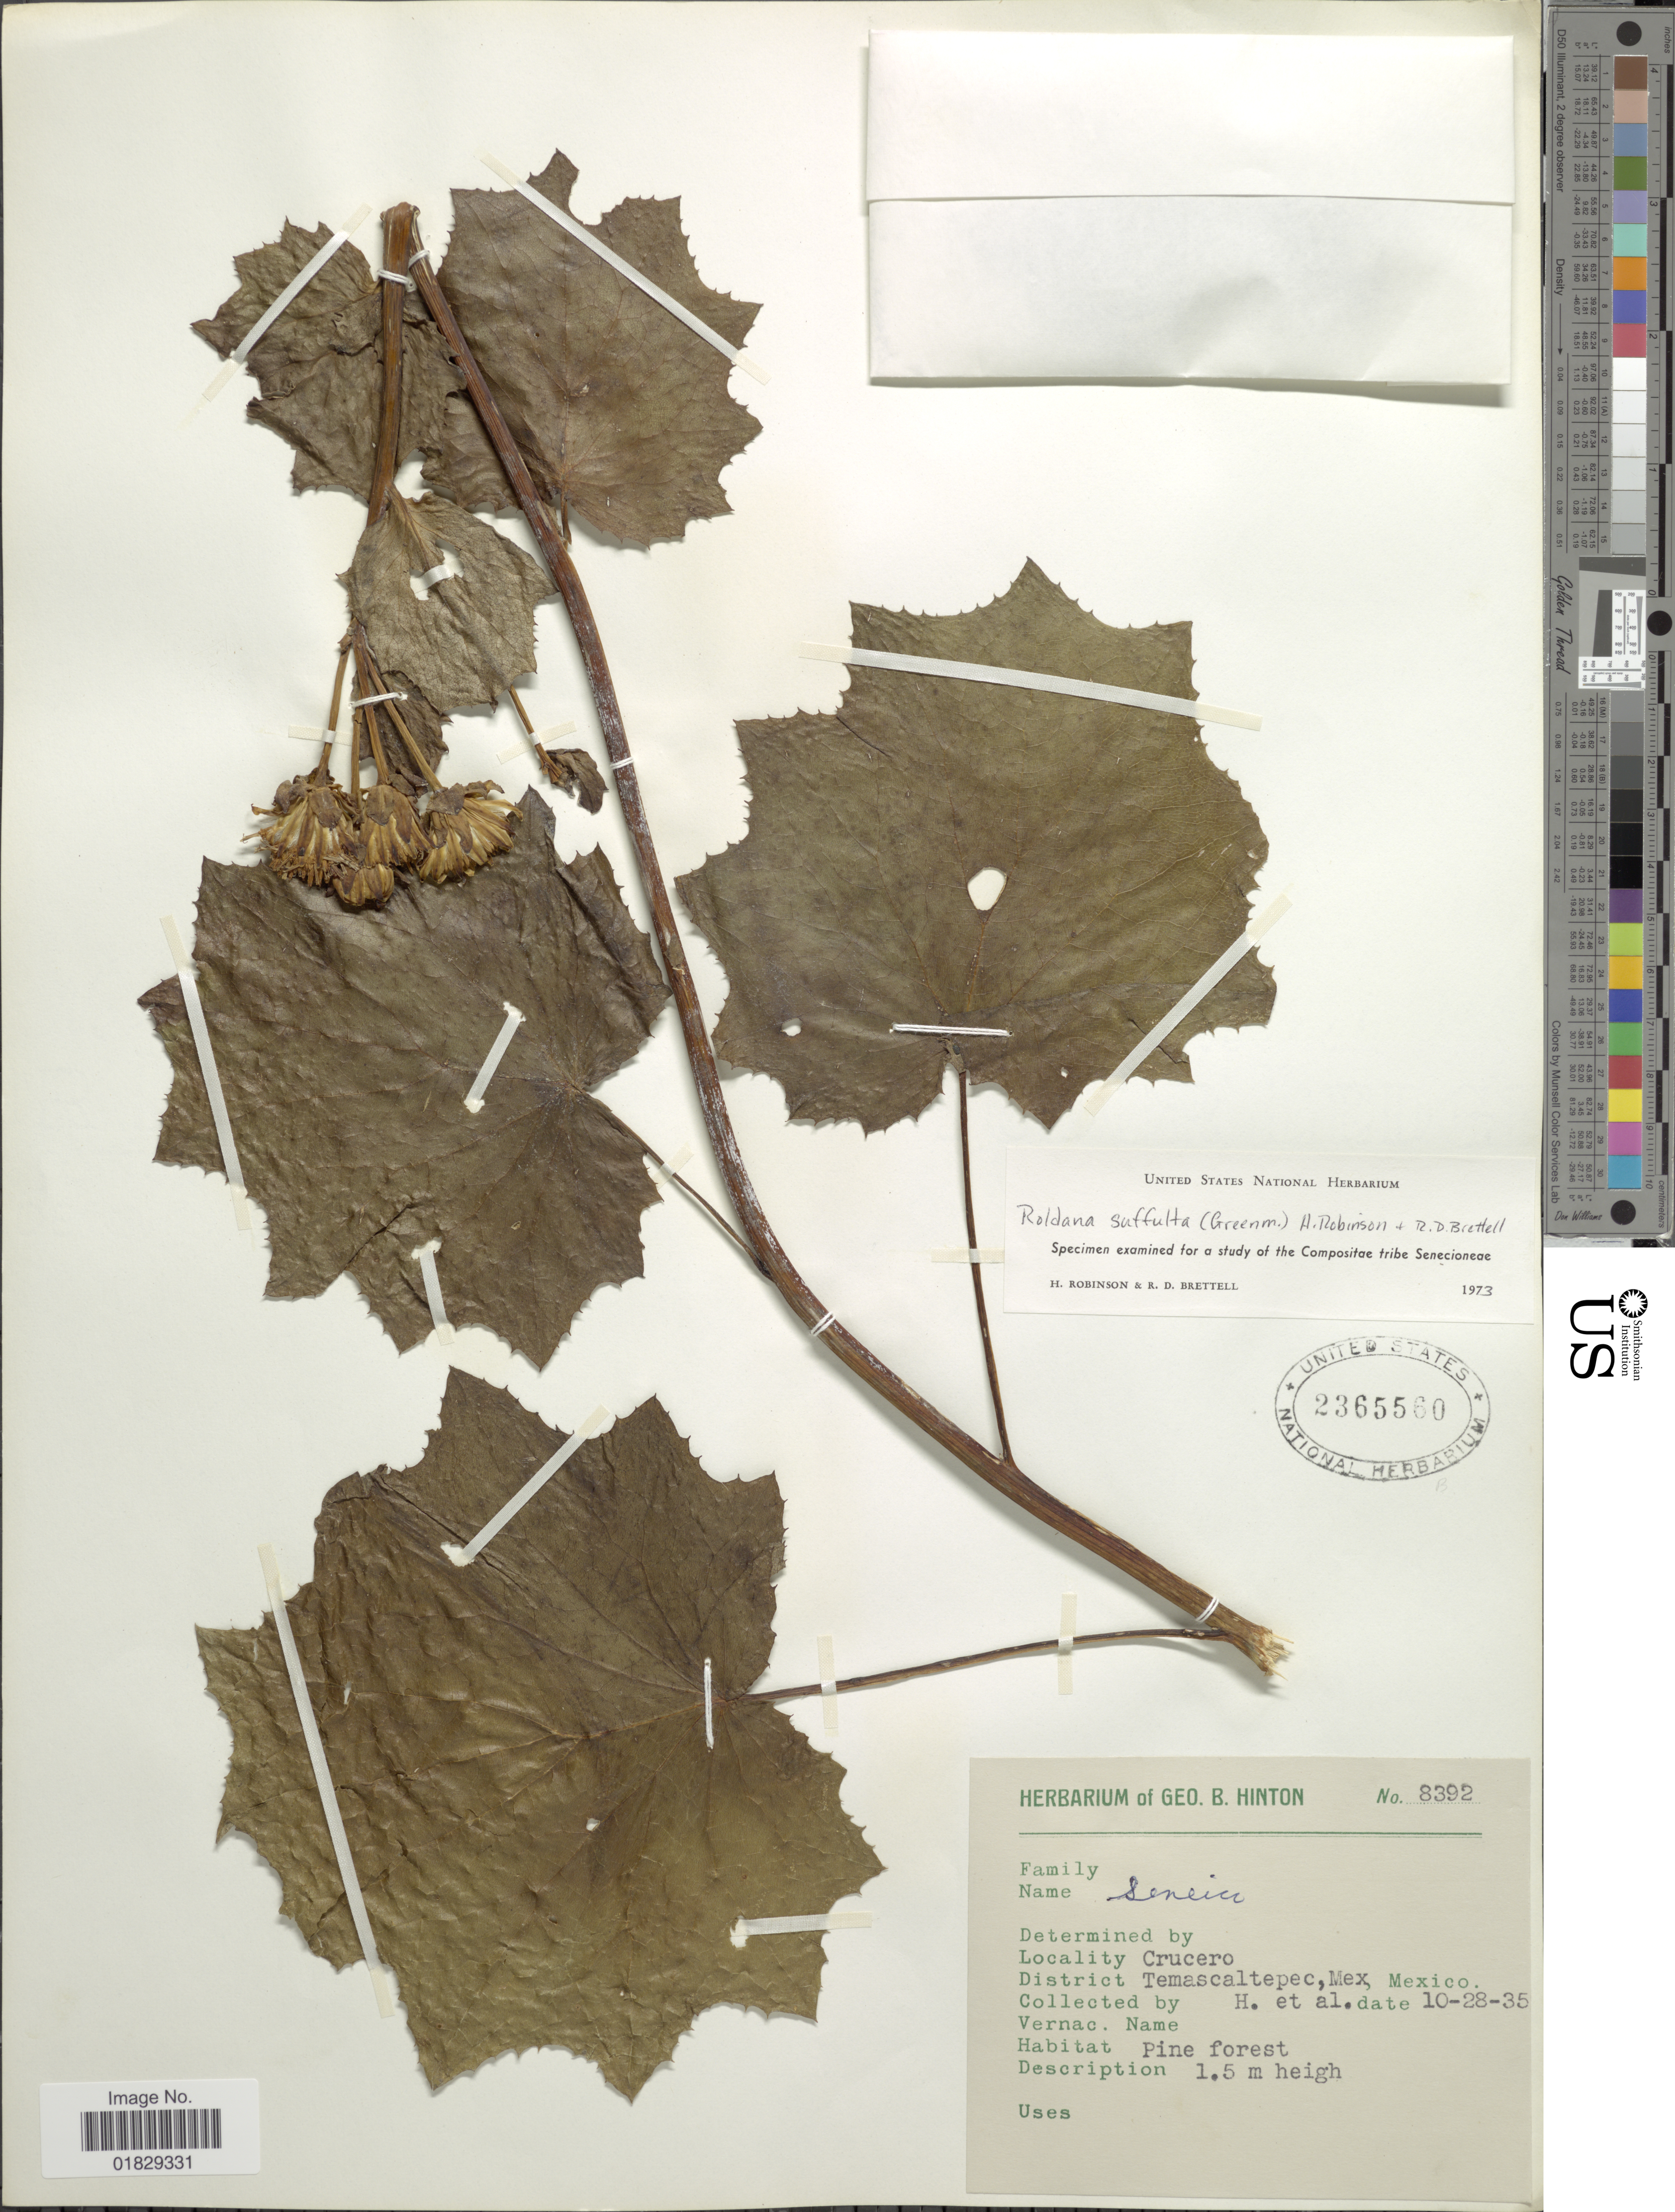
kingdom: Plantae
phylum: Tracheophyta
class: Magnoliopsida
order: Asterales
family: Asteraceae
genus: Roldana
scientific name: Roldana suffulta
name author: (Greenm.) H. Rob. & Brettell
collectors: G. B. Hinton & et al.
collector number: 8392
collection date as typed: Transcribed d/m/y: 28/10/35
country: Mexico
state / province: México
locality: Crucero. District Temascaltepec, Mex, Mexico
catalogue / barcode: US 2365560